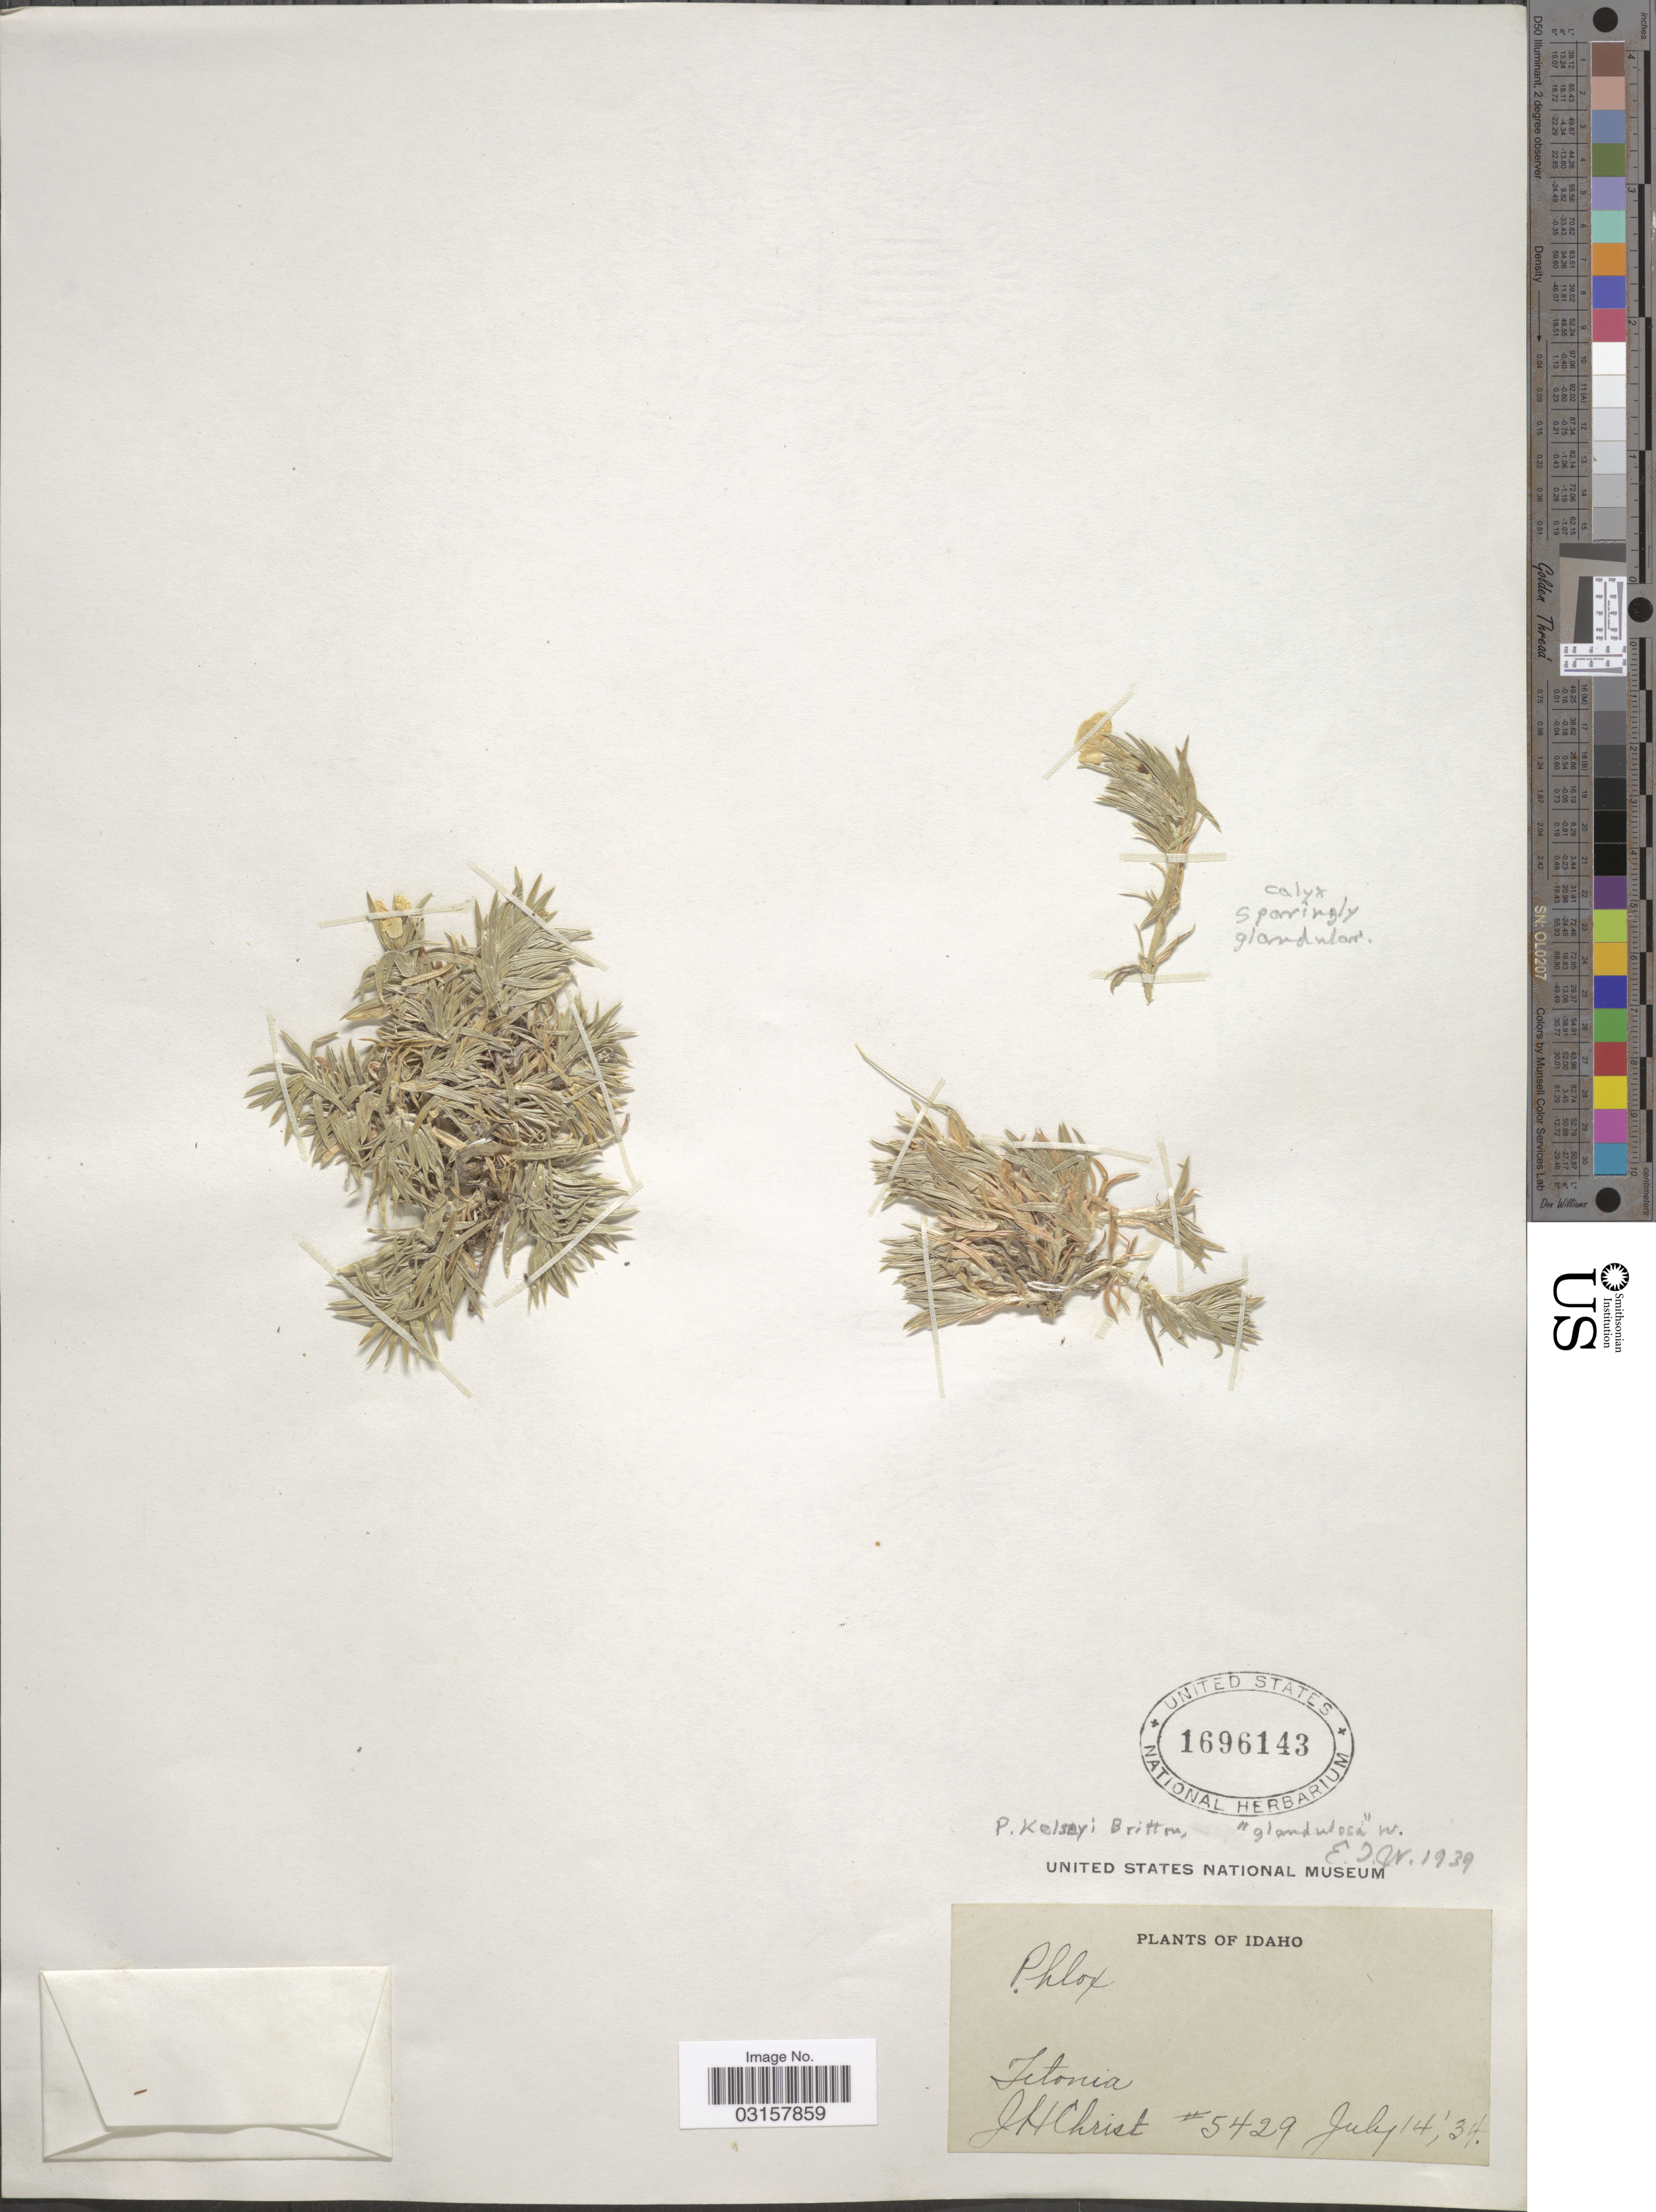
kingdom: Plantae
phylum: Tracheophyta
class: Magnoliopsida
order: Ericales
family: Polemoniaceae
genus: Phlox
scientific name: Phlox kelseyi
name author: Britton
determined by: Mayfield, M. H.; Ferguson, C. J.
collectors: J. H. Christ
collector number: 5429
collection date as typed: Transcribed d/m/y: 14/7/34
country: United States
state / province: Idaho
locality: Tetonia.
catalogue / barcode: US 1696143